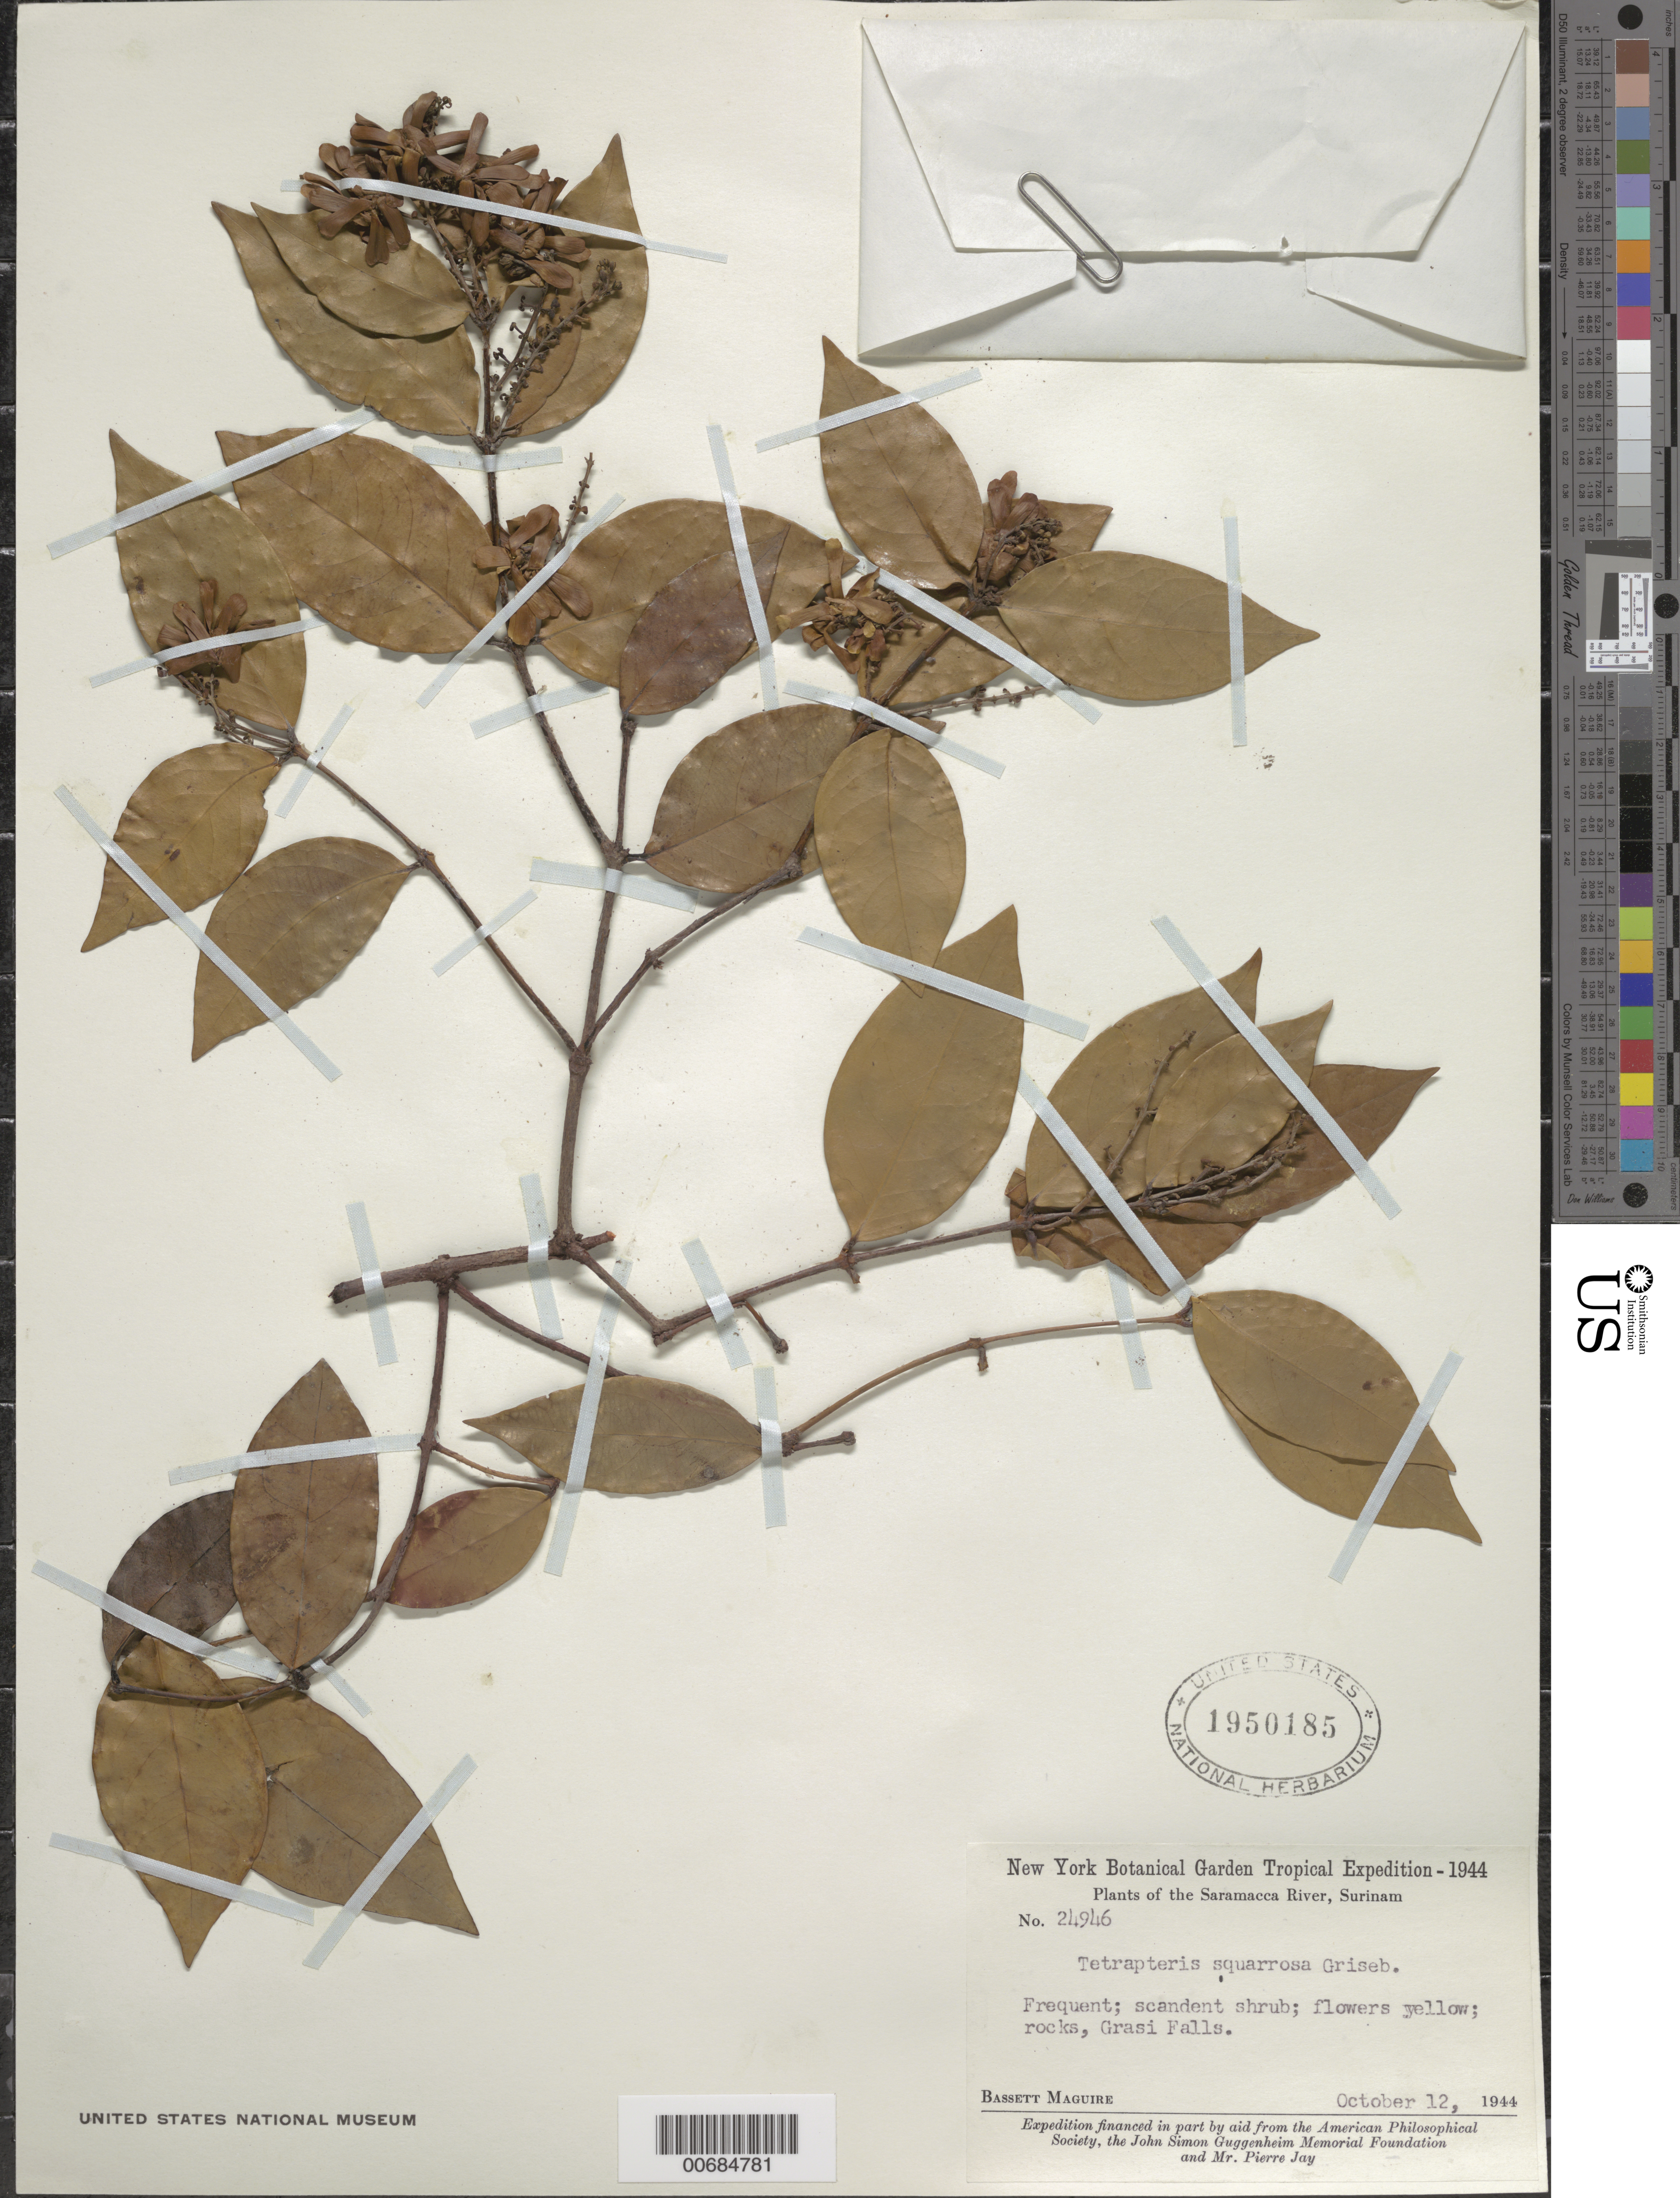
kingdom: Plantae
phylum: Tracheophyta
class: Magnoliopsida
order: Malpighiales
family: Malpighiaceae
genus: Glicophyllum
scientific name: Glicophyllum stylopterum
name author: (A. Juss.) R.F. Almeida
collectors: B. Maguire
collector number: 24946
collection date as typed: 12-Oct-44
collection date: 1944-10-12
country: Suriname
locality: Saramacca River Headwaters, Grasi Falls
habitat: Rocks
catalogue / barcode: US 1950185